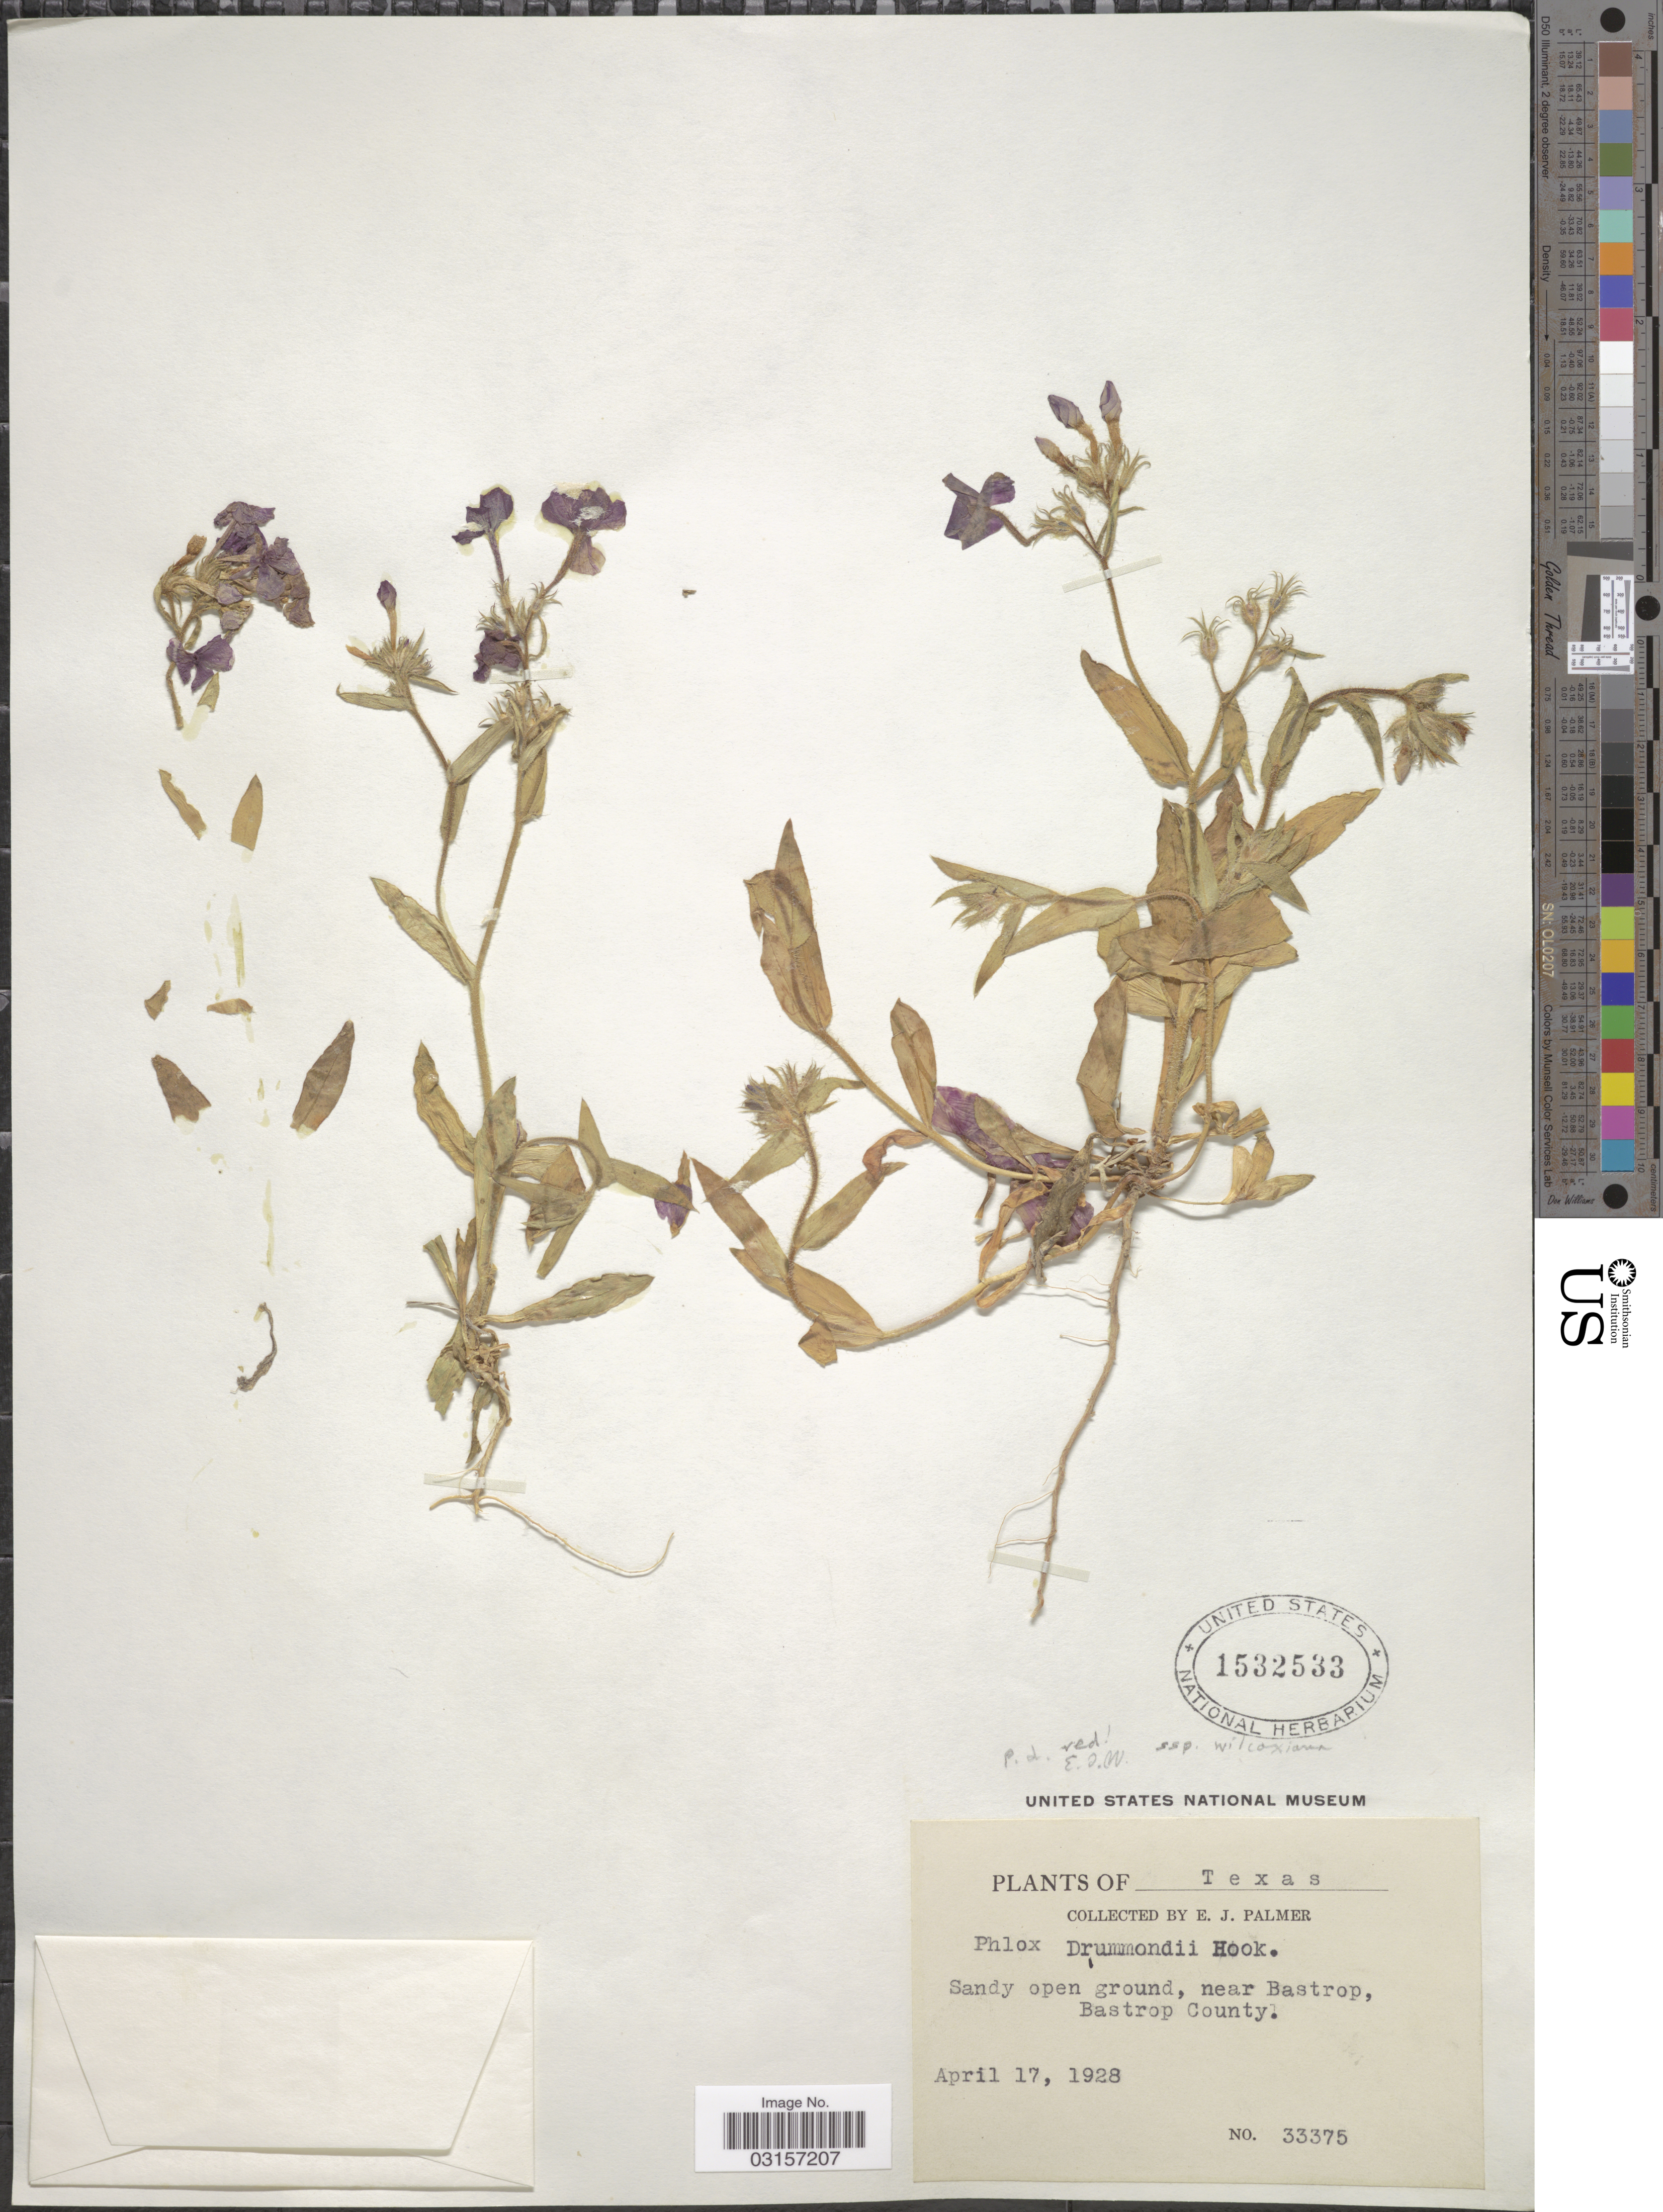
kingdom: Plantae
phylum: Tracheophyta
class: Magnoliopsida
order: Ericales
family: Polemoniaceae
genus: Phlox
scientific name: Phlox drummondii subsp. wilcoxiana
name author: Wherry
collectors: E. J. Palmer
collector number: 33375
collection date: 1928-04-17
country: United States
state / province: Texas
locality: Sandy open ground, near Bastrop, Bastrop County.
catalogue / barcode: US 1532533